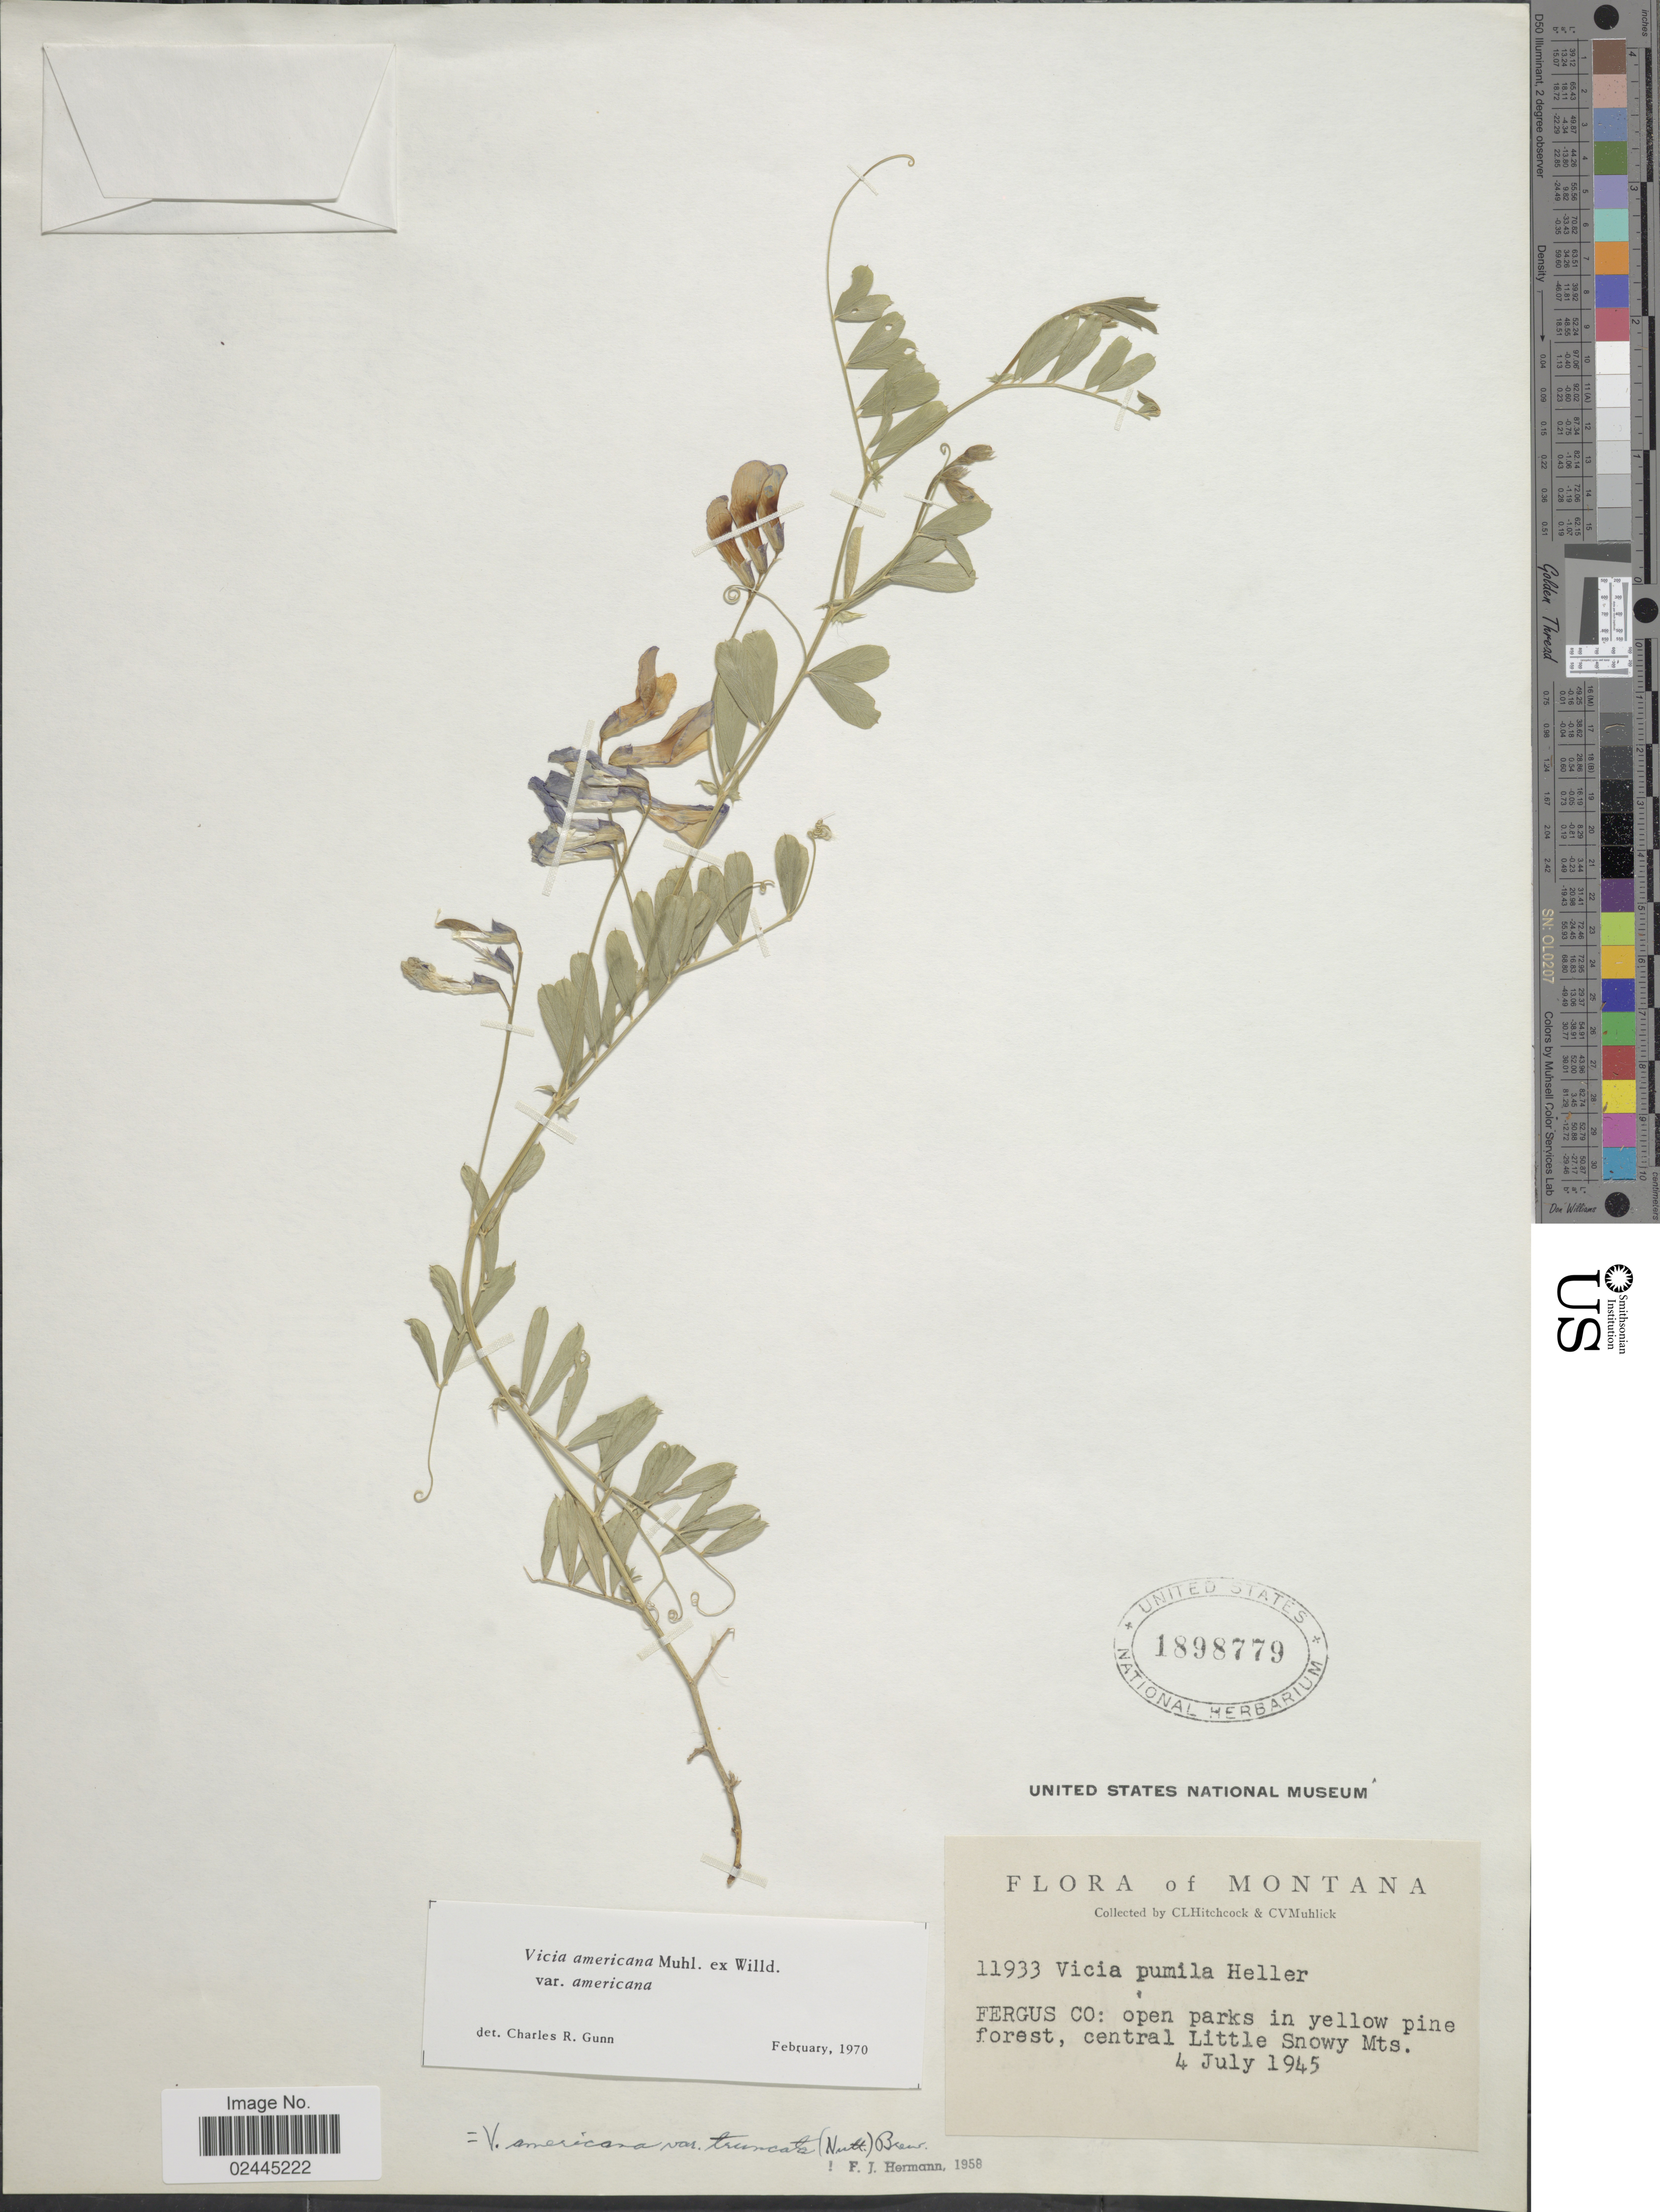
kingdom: Plantae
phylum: Tracheophyta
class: Magnoliopsida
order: Fabales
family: Fabaceae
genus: Vicia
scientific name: Vicia americana var. americana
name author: Muhl. ex Willd.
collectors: C. L. Hitchcock & C. V. Muhlick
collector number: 11933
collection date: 1945-07-04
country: United States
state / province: Montana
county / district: Fergus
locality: Open parks in yellow pine forest, central Little Snowy Mts.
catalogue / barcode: US 1898779